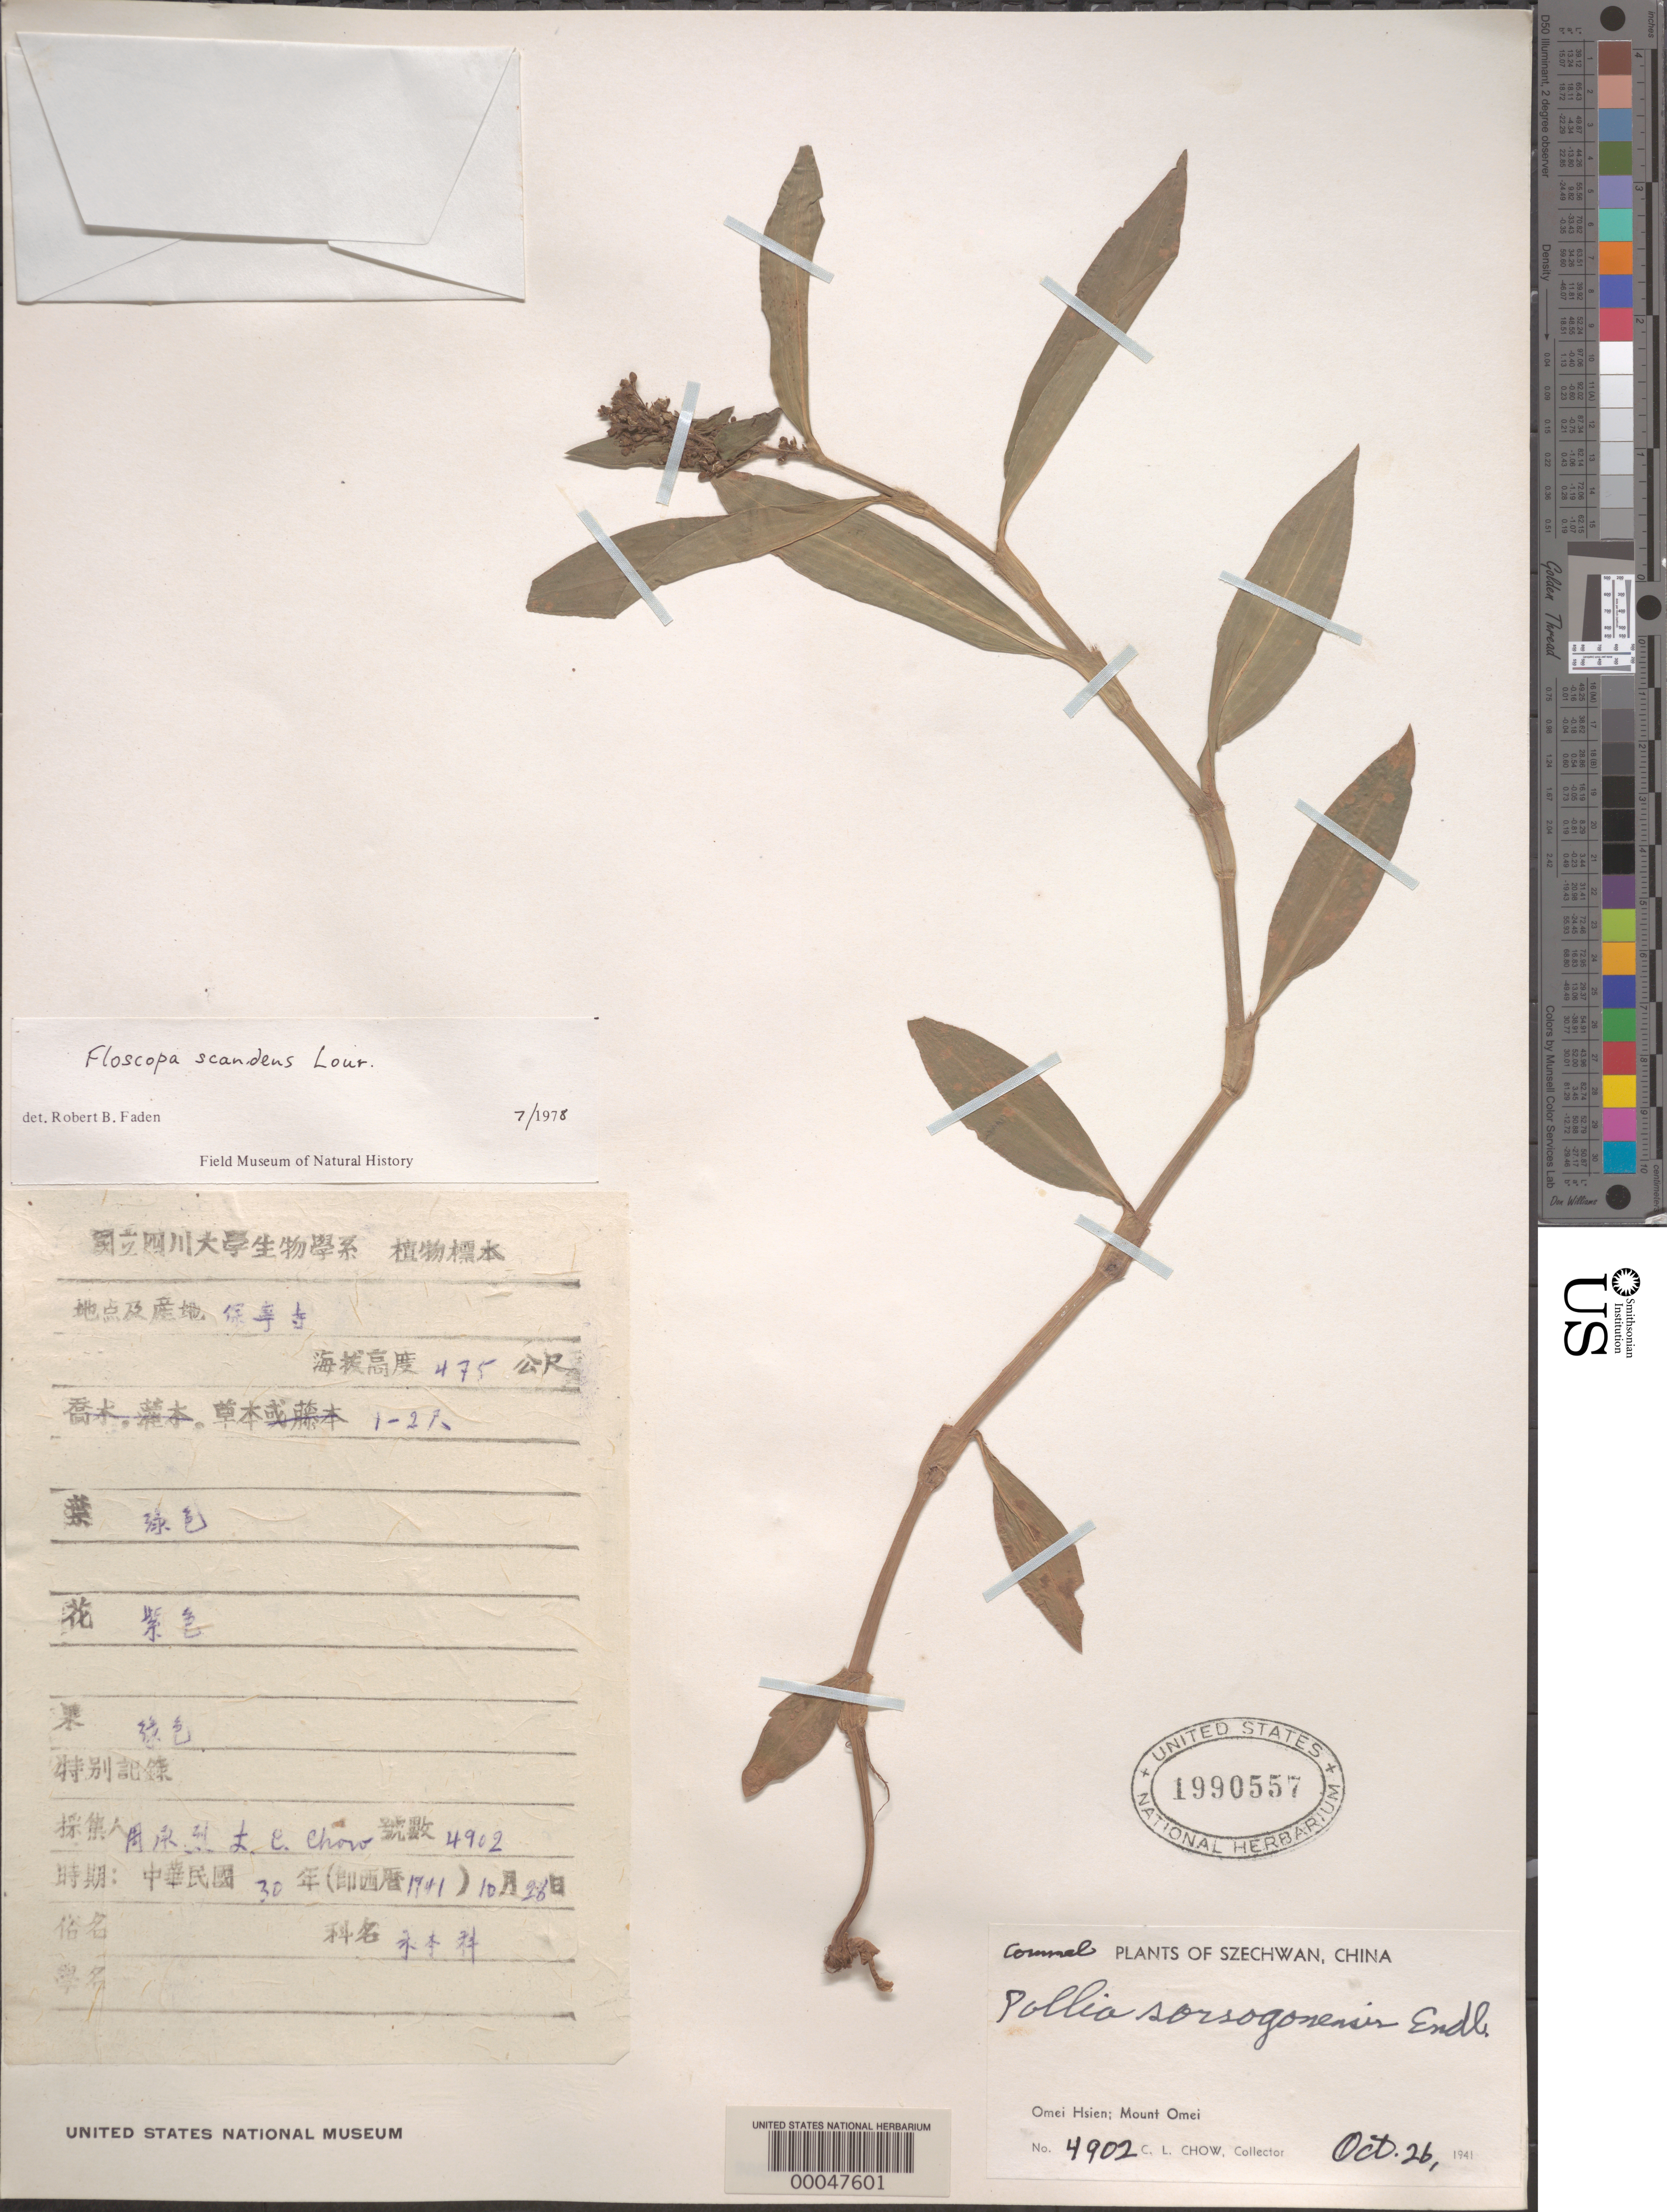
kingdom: Plantae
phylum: Tracheophyta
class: Liliopsida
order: Commelinales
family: Commelinaceae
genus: Floscopa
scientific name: Floscopa scandens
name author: Lour.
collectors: C. Chow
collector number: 4902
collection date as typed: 26 Oct 1941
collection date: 1941-10-26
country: China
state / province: Sichuan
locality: Omei hsien; mount omei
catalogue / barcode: US 1990557